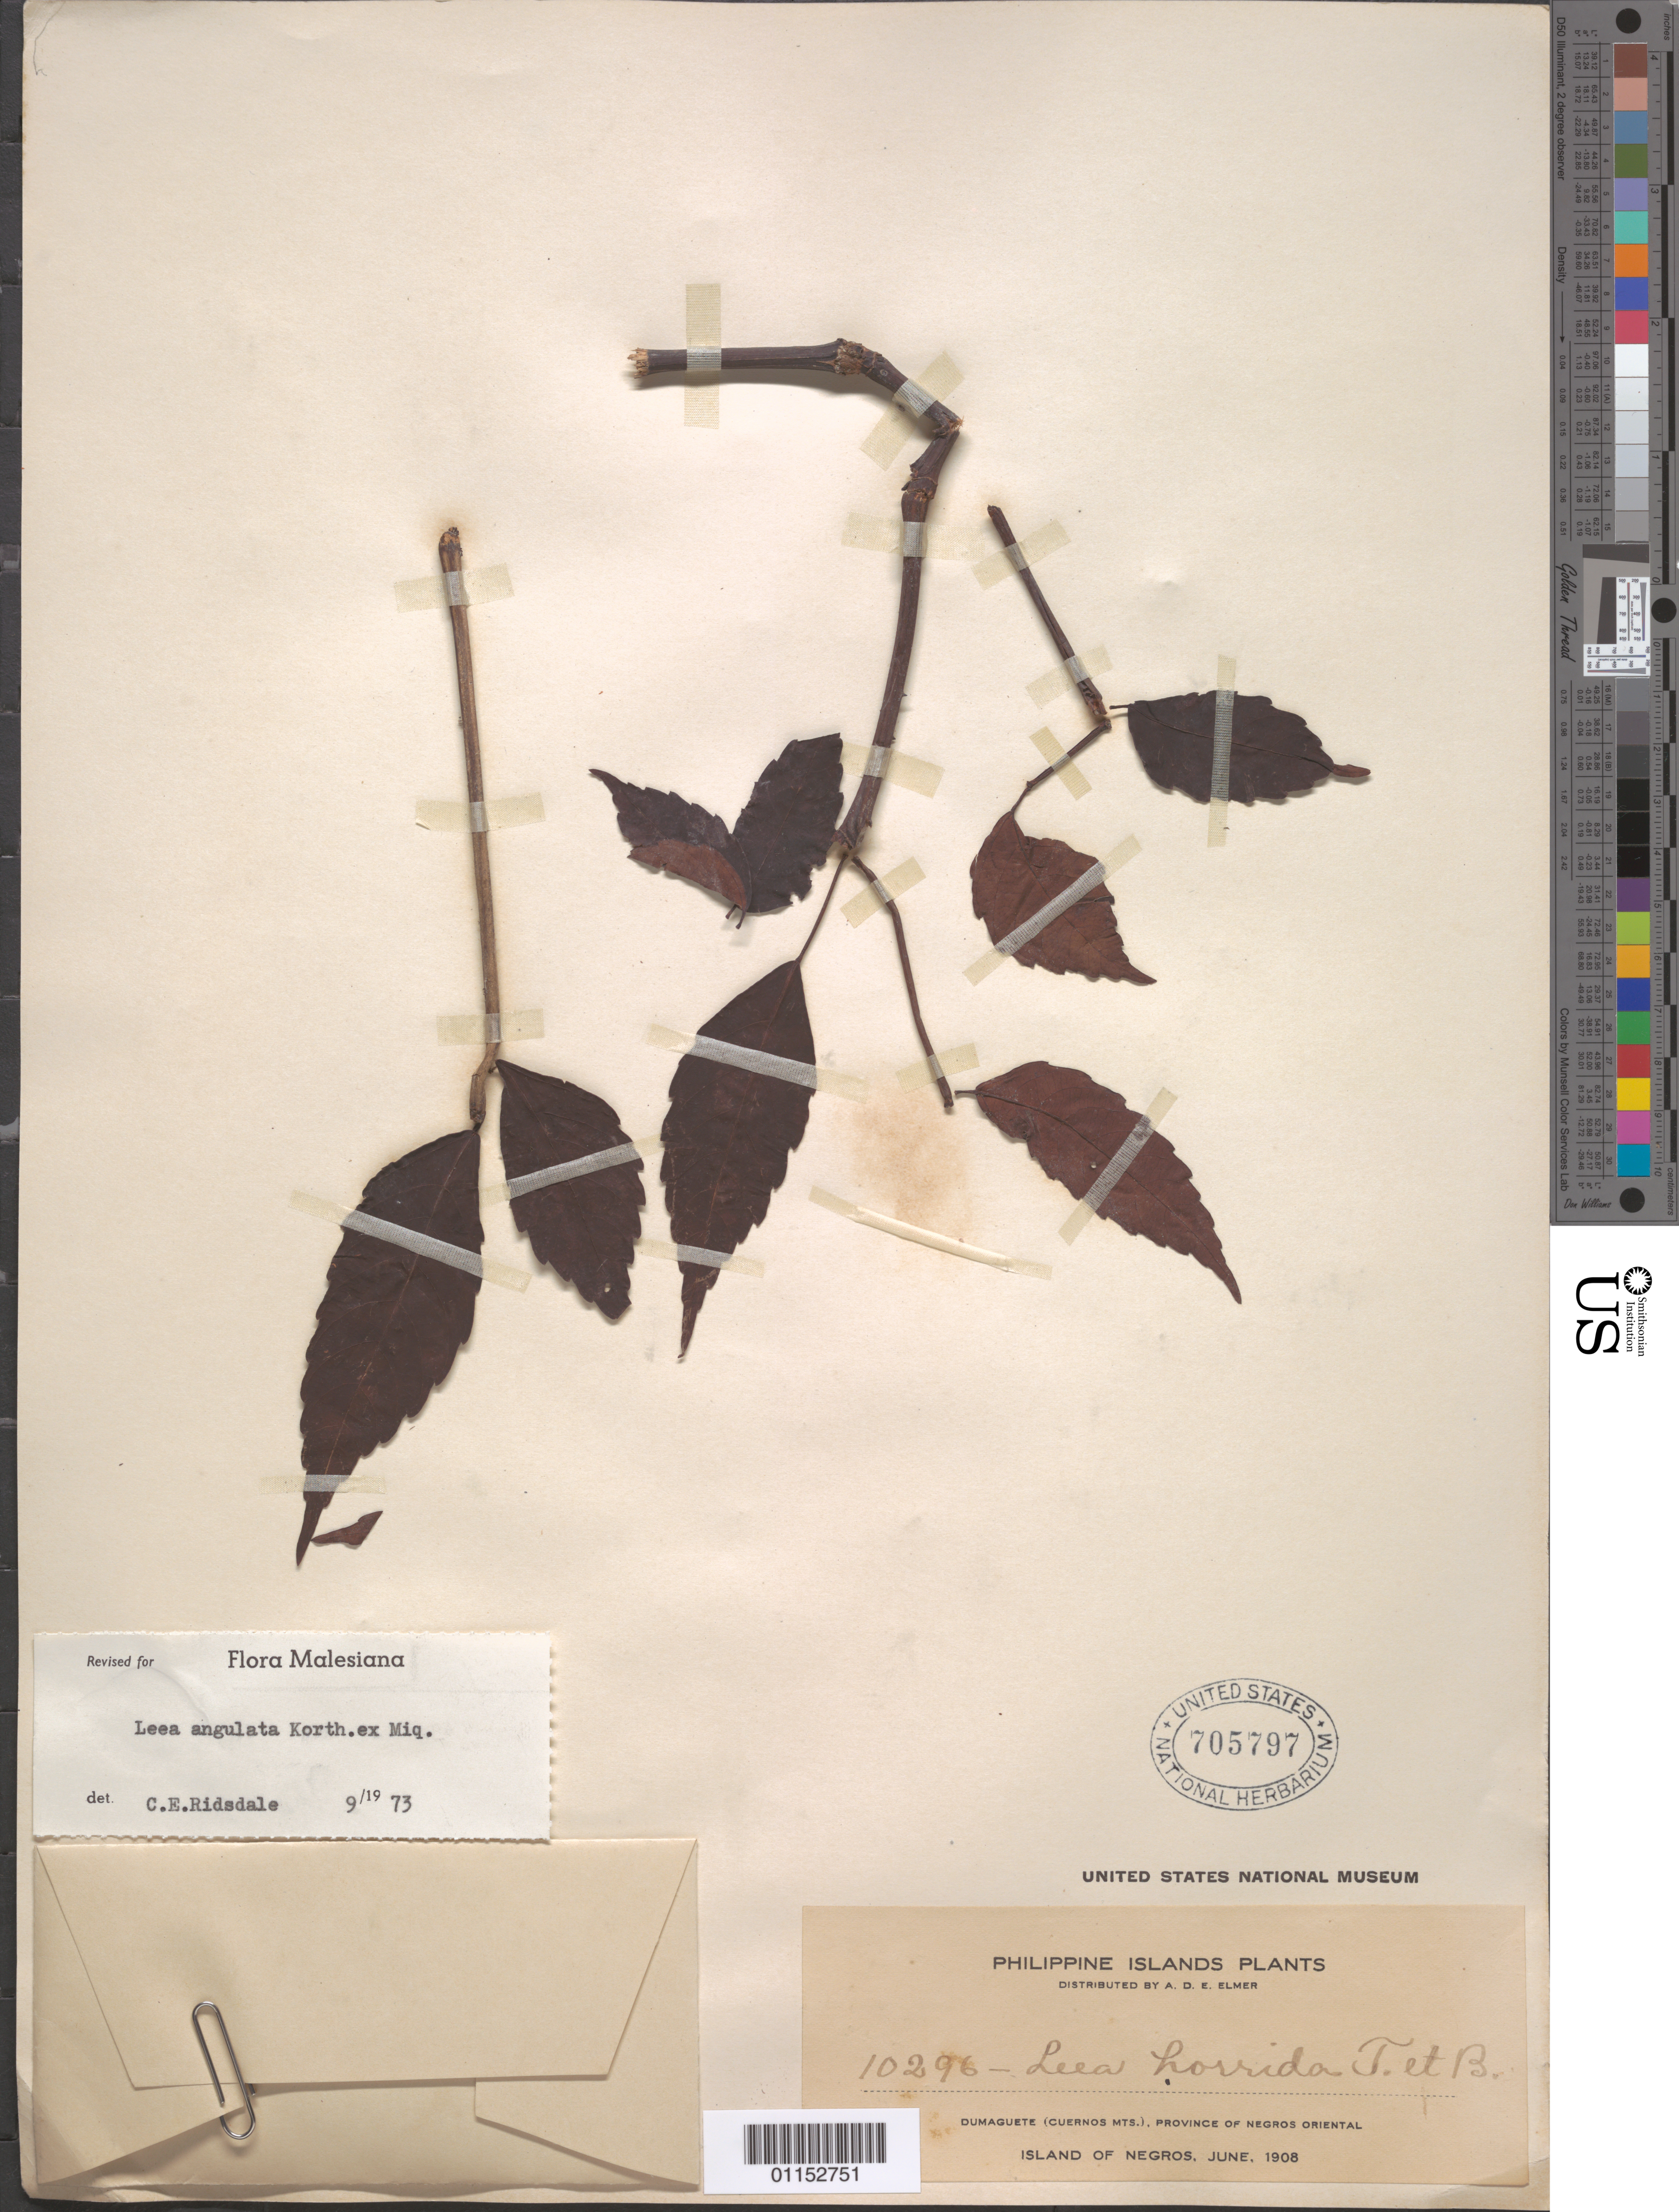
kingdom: Plantae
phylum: Tracheophyta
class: Magnoliopsida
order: Vitales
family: Vitaceae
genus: Leea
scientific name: Leea angulata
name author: Korth. ex Miq.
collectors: A. D. E. Elmer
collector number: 10296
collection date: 1908-06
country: Philippines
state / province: Central Visayas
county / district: Negros Oriental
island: Negros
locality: Dumaguete (Cuernos Mts)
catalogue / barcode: US 705797